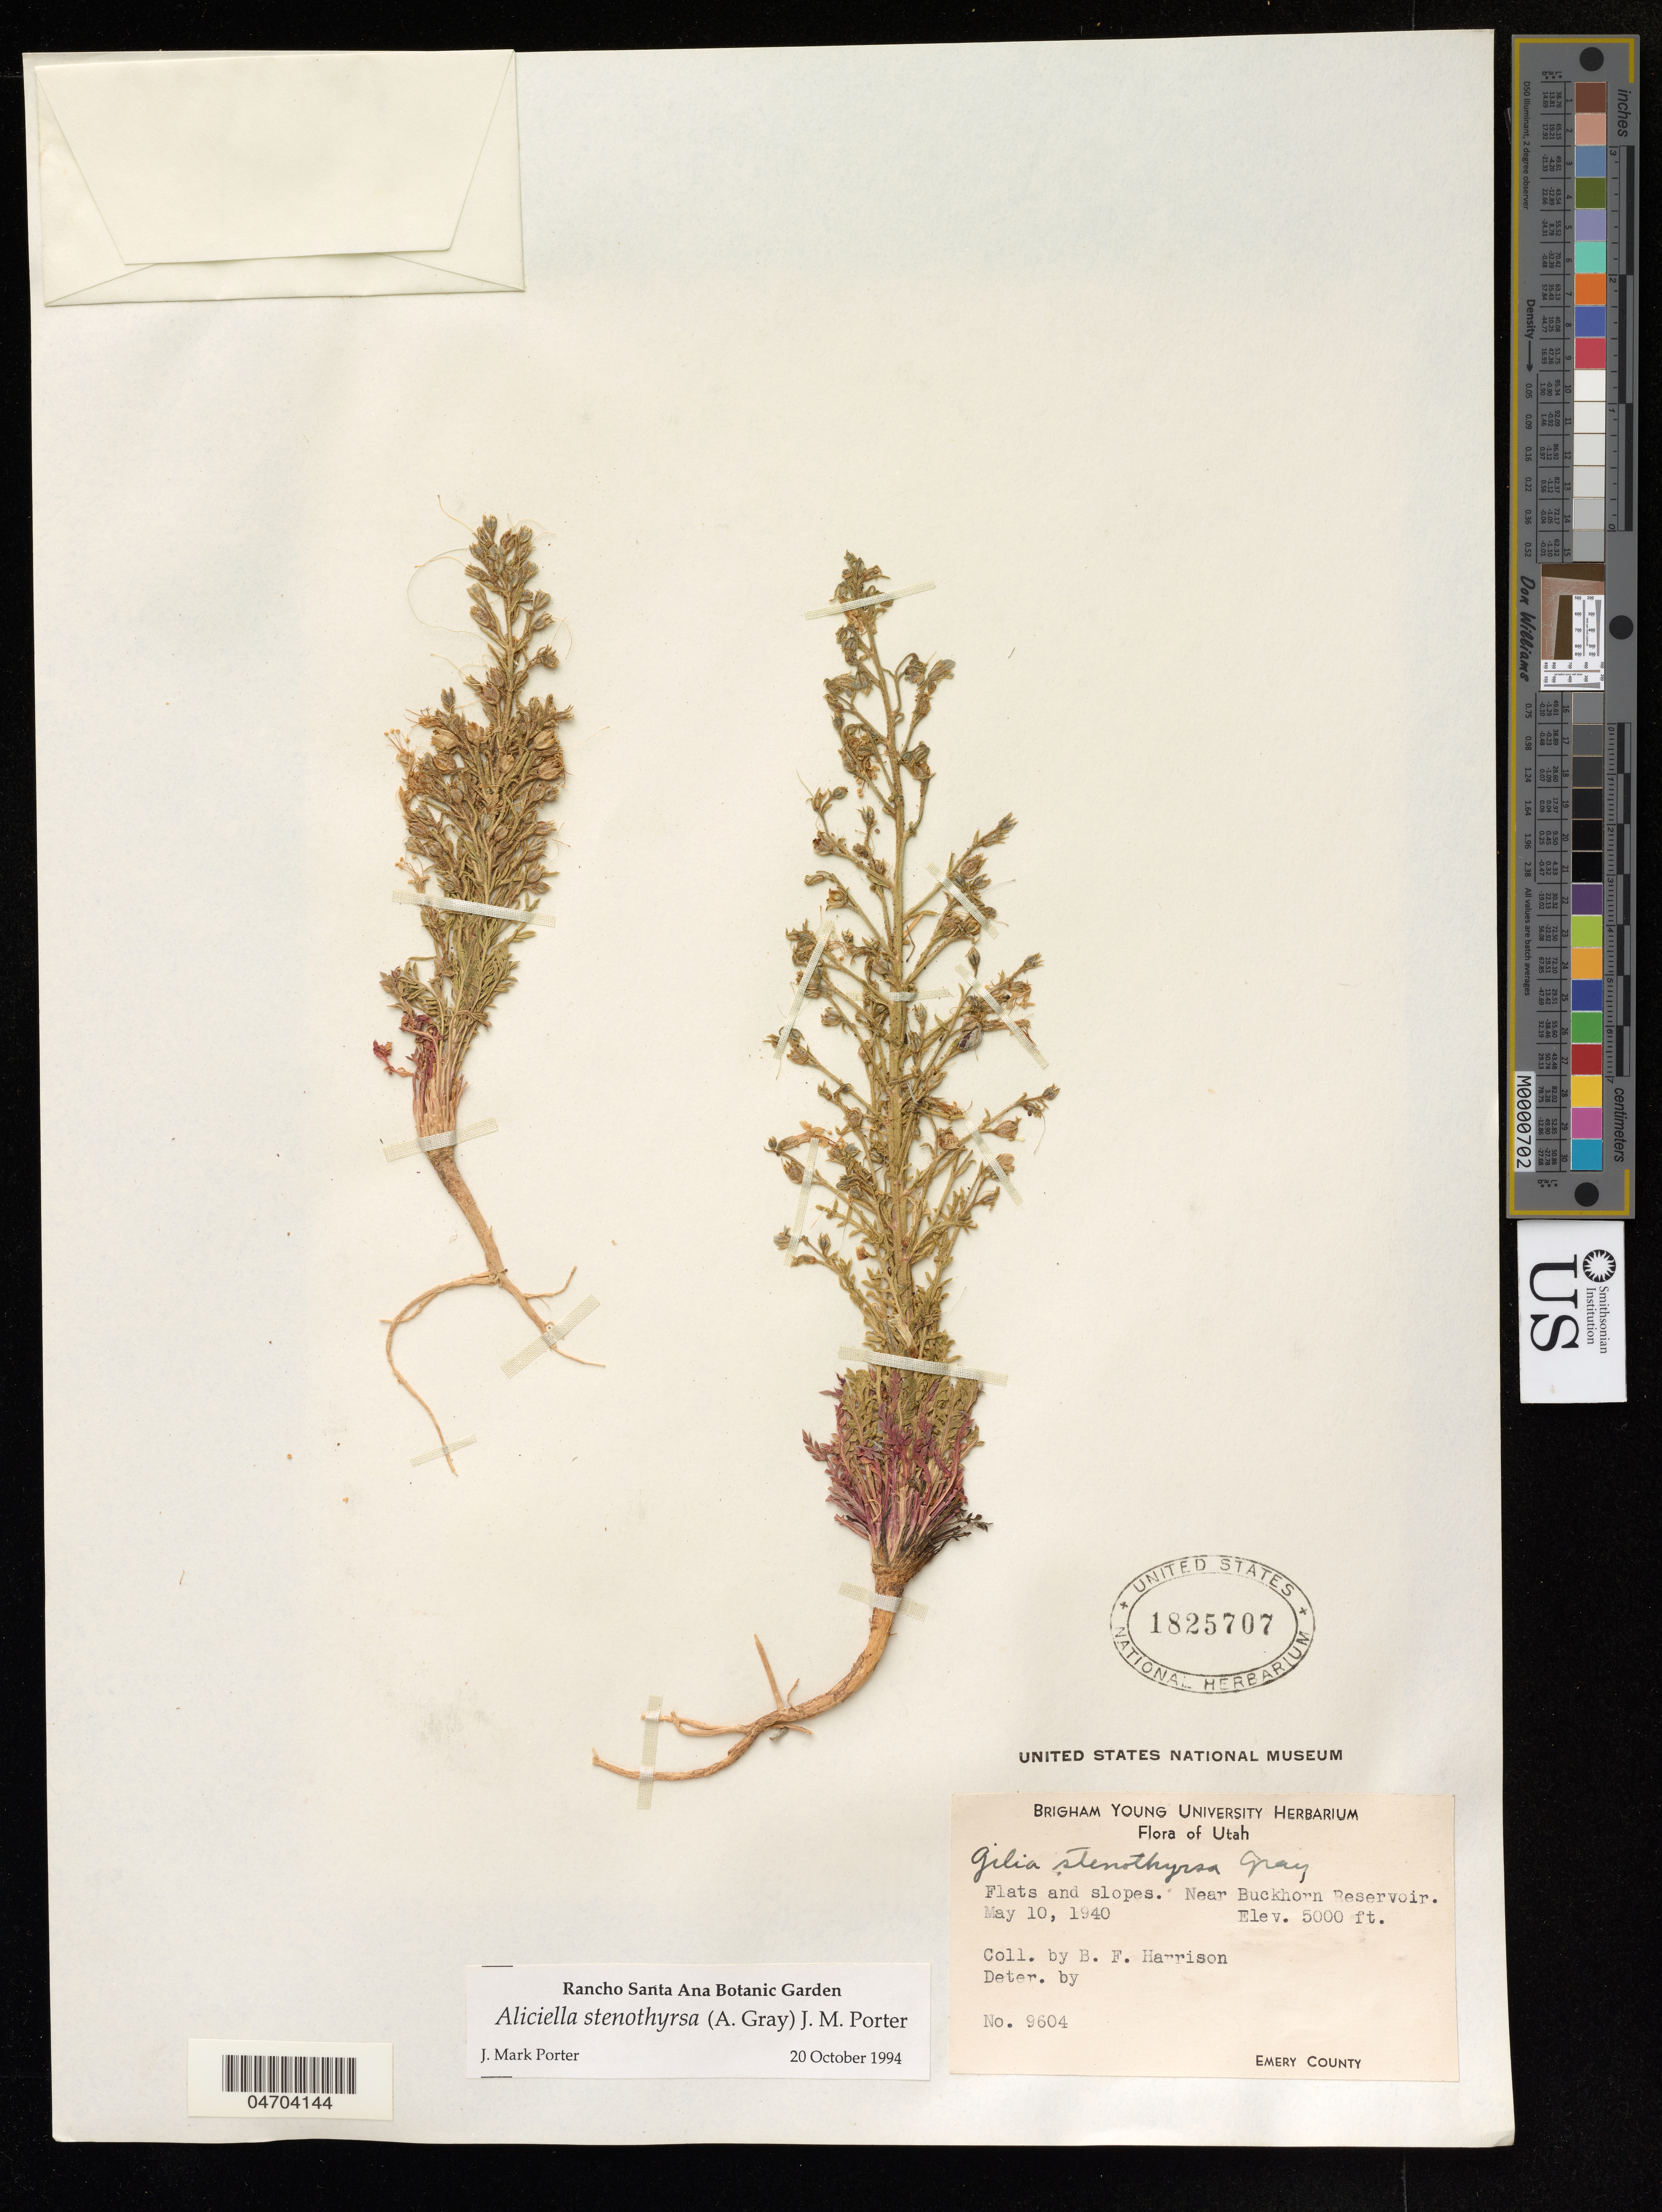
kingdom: Plantae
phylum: Tracheophyta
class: Magnoliopsida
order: Ericales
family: Polemoniaceae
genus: Aliciella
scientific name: Aliciella stenothyrsa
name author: (A. Gray) J.M. Porter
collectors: B. Harrison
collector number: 9604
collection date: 1940-05-10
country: United States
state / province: Utah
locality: Near Buckhorn Reservoir, Emery County.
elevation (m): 1524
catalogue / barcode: US 1825707